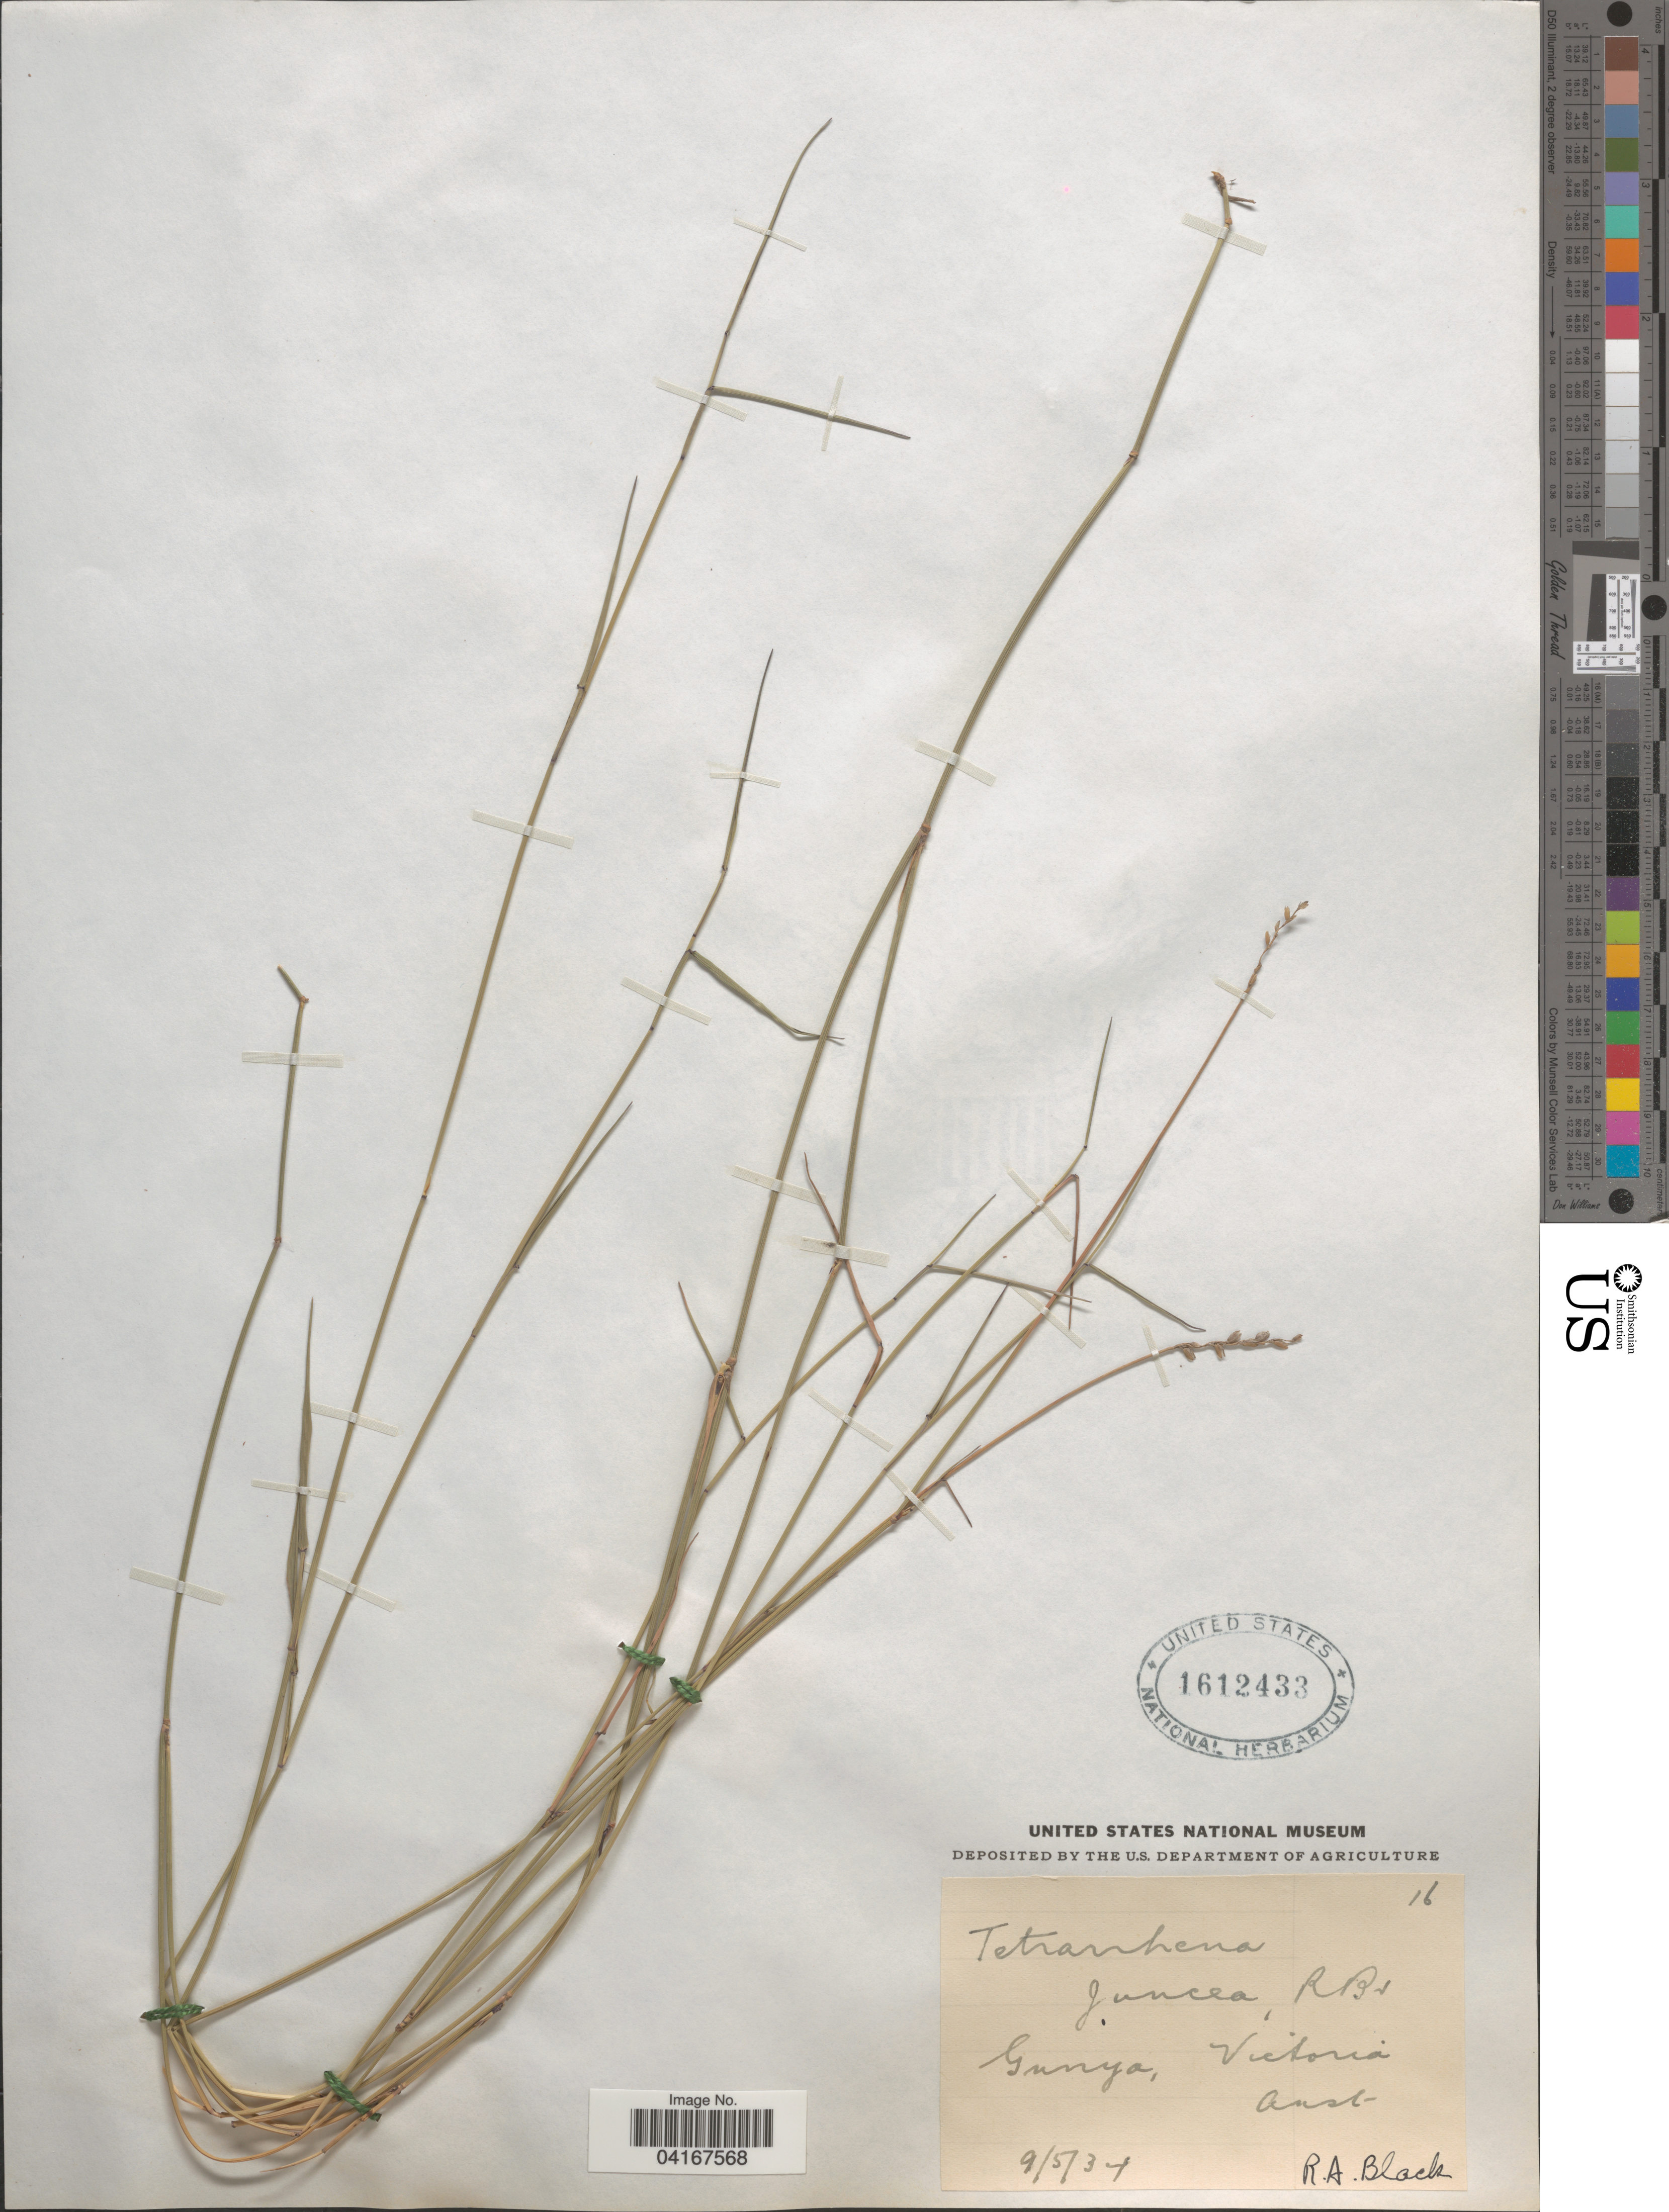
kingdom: Plantae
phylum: Tracheophyta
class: Liliopsida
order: Poales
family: Poaceae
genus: Tetrarrhena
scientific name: Tetrarrhena juncea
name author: R. Br.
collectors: R. A. Black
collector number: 16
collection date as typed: Transcribed d/m/y: 9/5/34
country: Australia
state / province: Victoria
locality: Gunya, Victoria.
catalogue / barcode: US 1612433